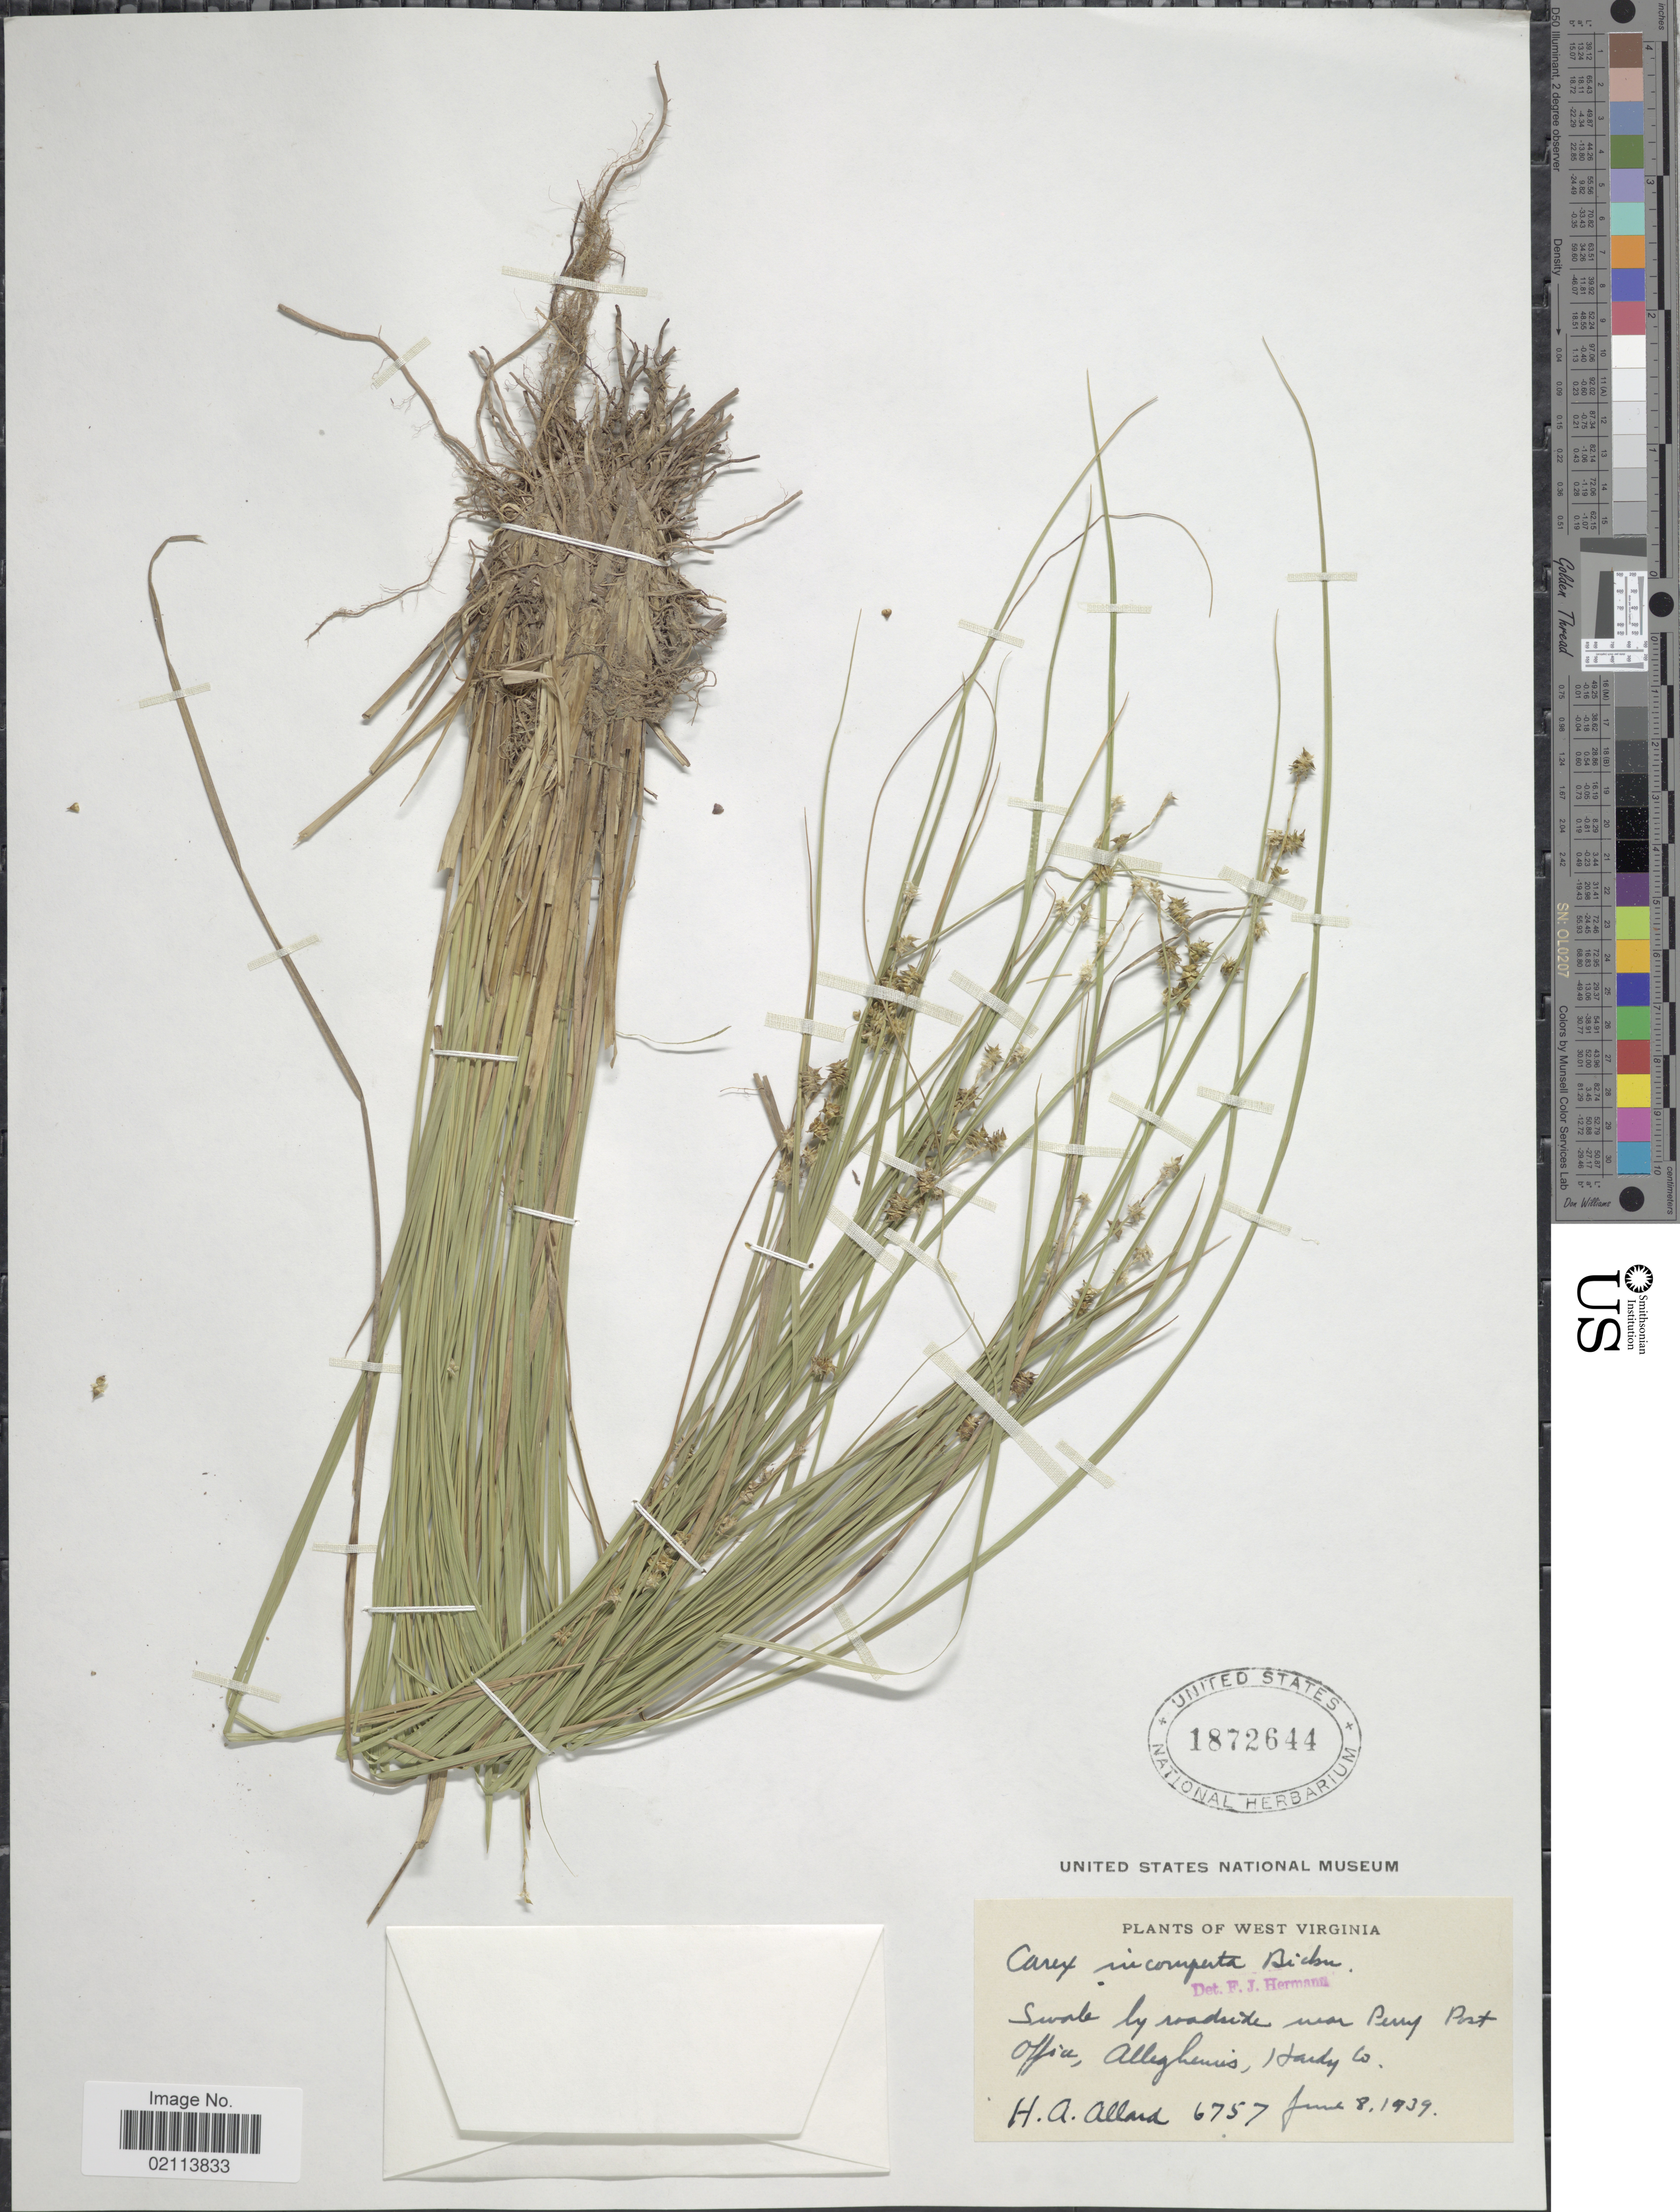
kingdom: Plantae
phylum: Tracheophyta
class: Liliopsida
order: Poales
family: Cyperaceae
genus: Carex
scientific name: Carex atlantica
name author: L.H. Bailey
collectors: H. A. Allard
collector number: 6757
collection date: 1939-06-08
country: United States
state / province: West Virginia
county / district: Hardy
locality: Swale by roadside near Perry Post Office, Alleghenis, Hardy Co.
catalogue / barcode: US 1872644